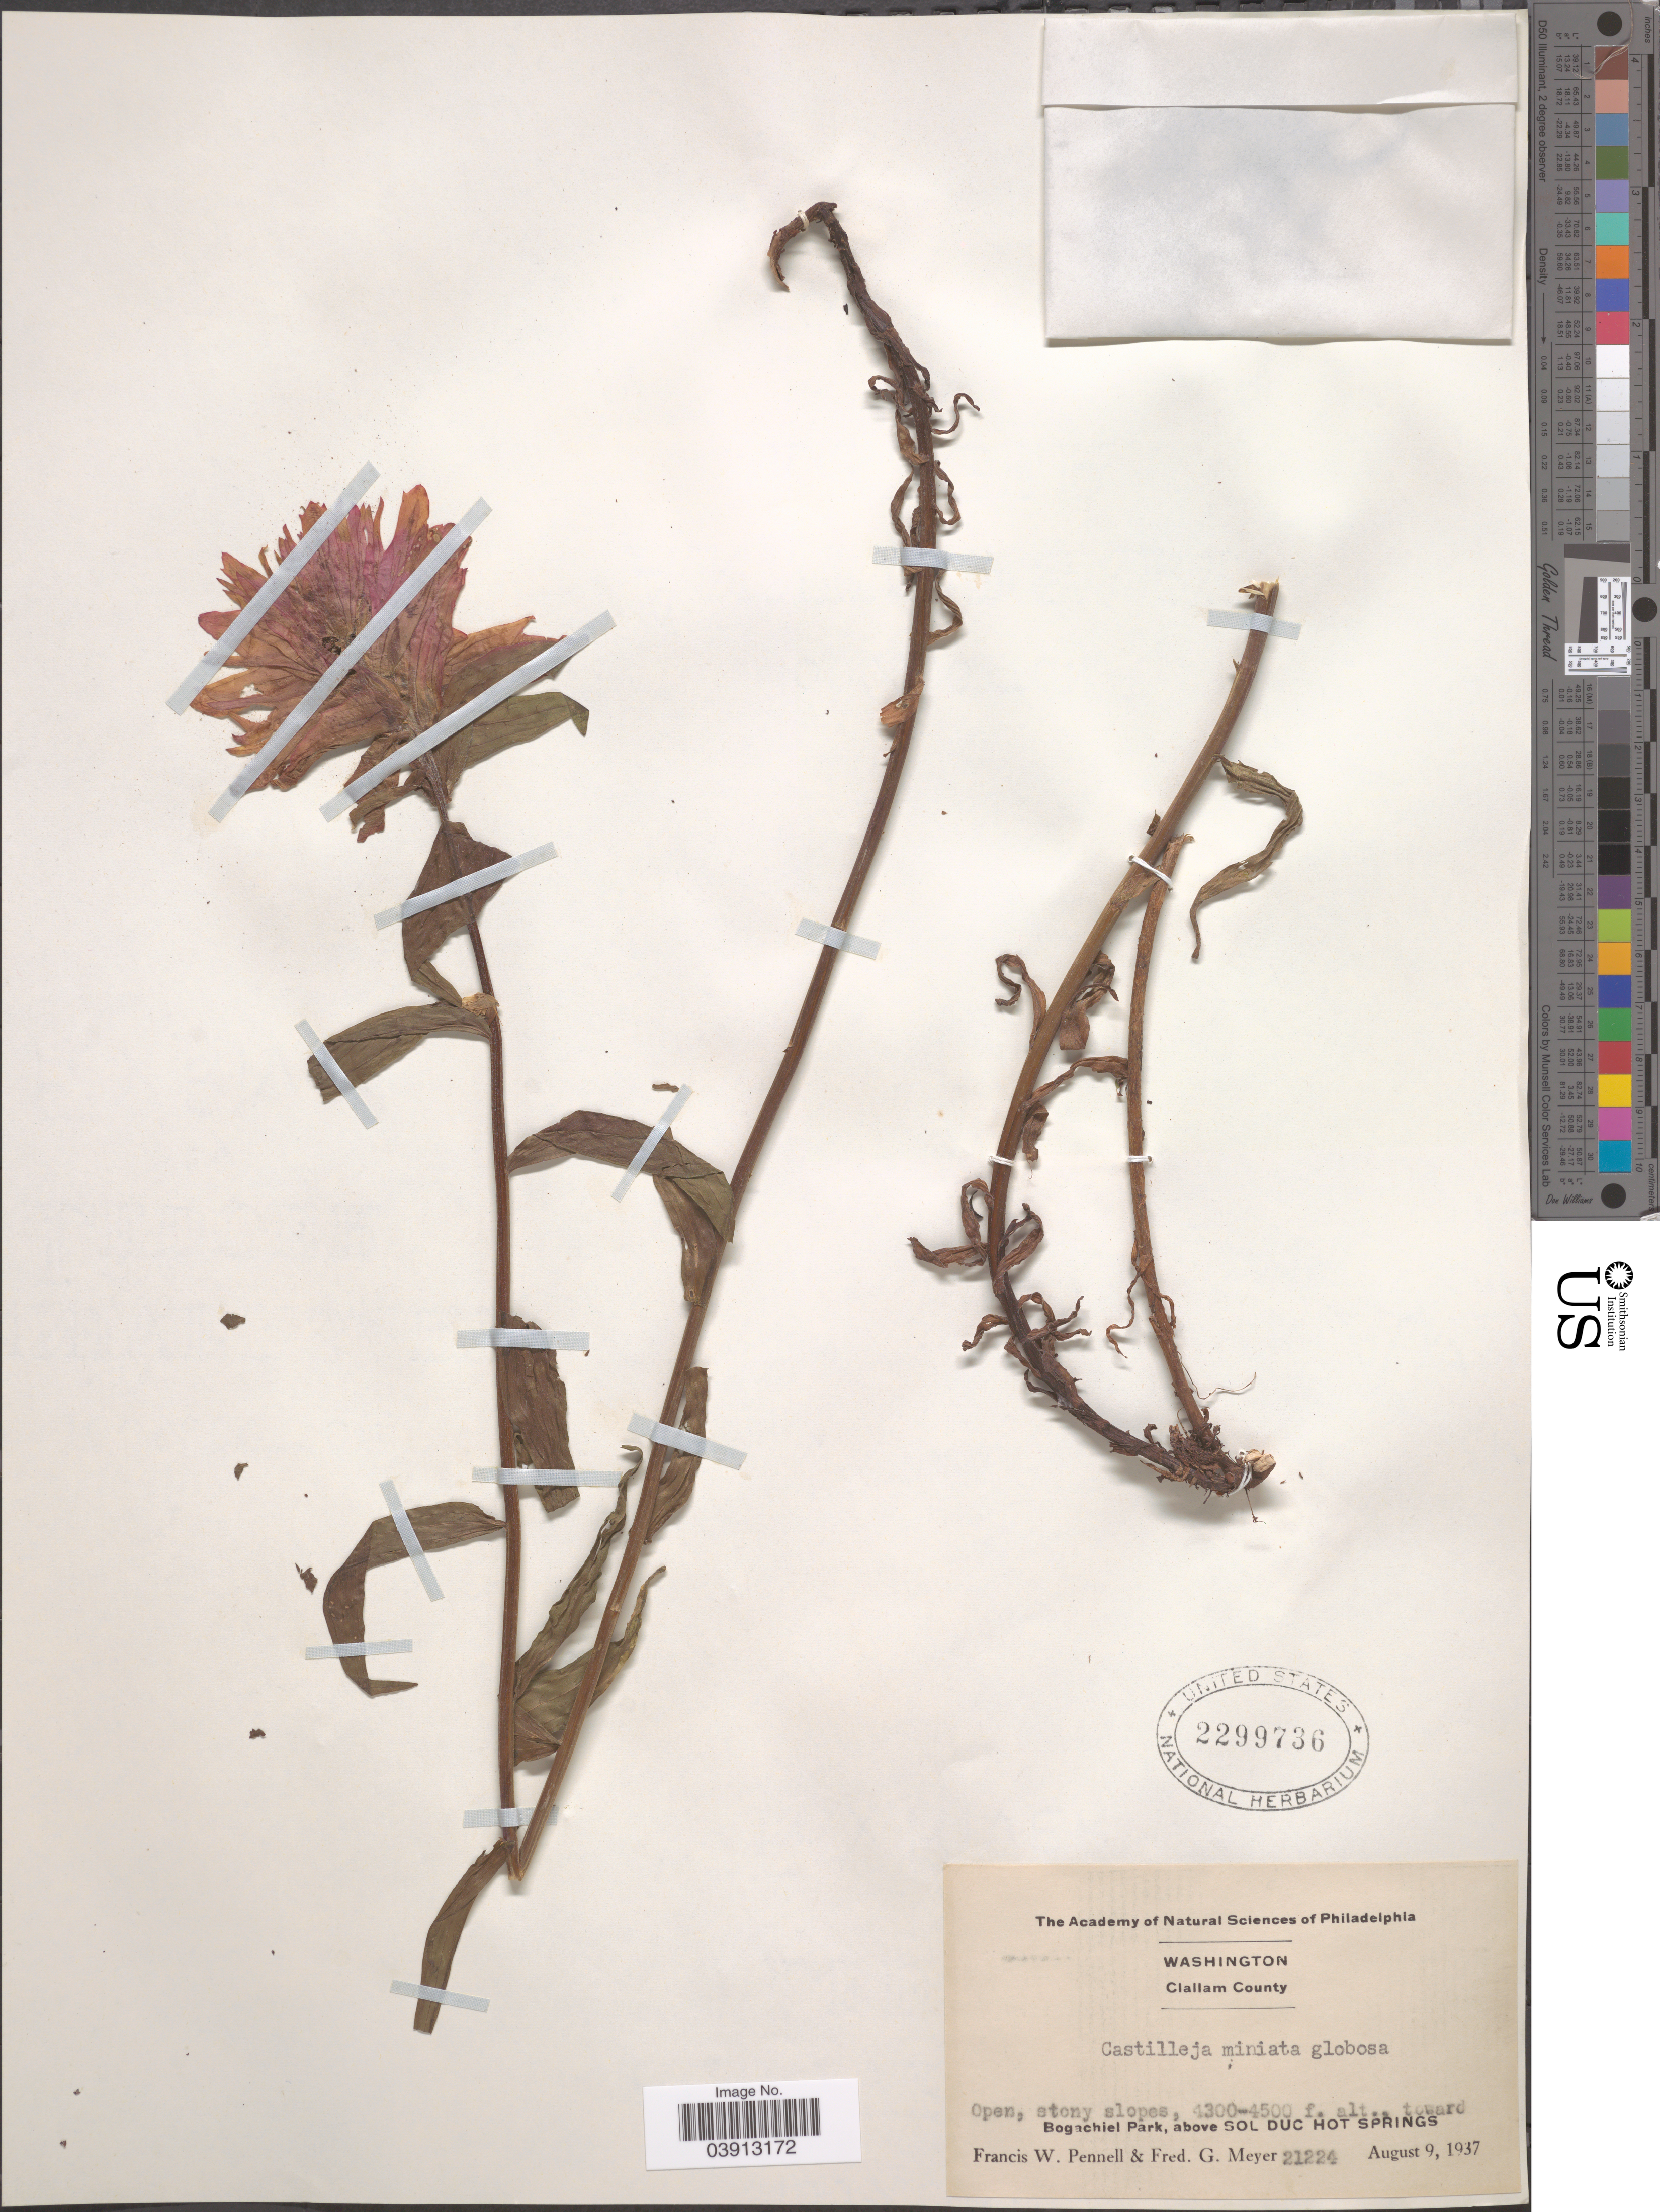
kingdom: Plantae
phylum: Tracheophyta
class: Magnoliopsida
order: Lamiales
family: Orobanchaceae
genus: Castilleja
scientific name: Castilleja miniata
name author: Douglas ex Hook.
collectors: F. W. Pennell & F. G. Meyer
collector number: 21224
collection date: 1937-08-09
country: United States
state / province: Washington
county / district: Clallam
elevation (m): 1311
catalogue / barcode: US 2299736